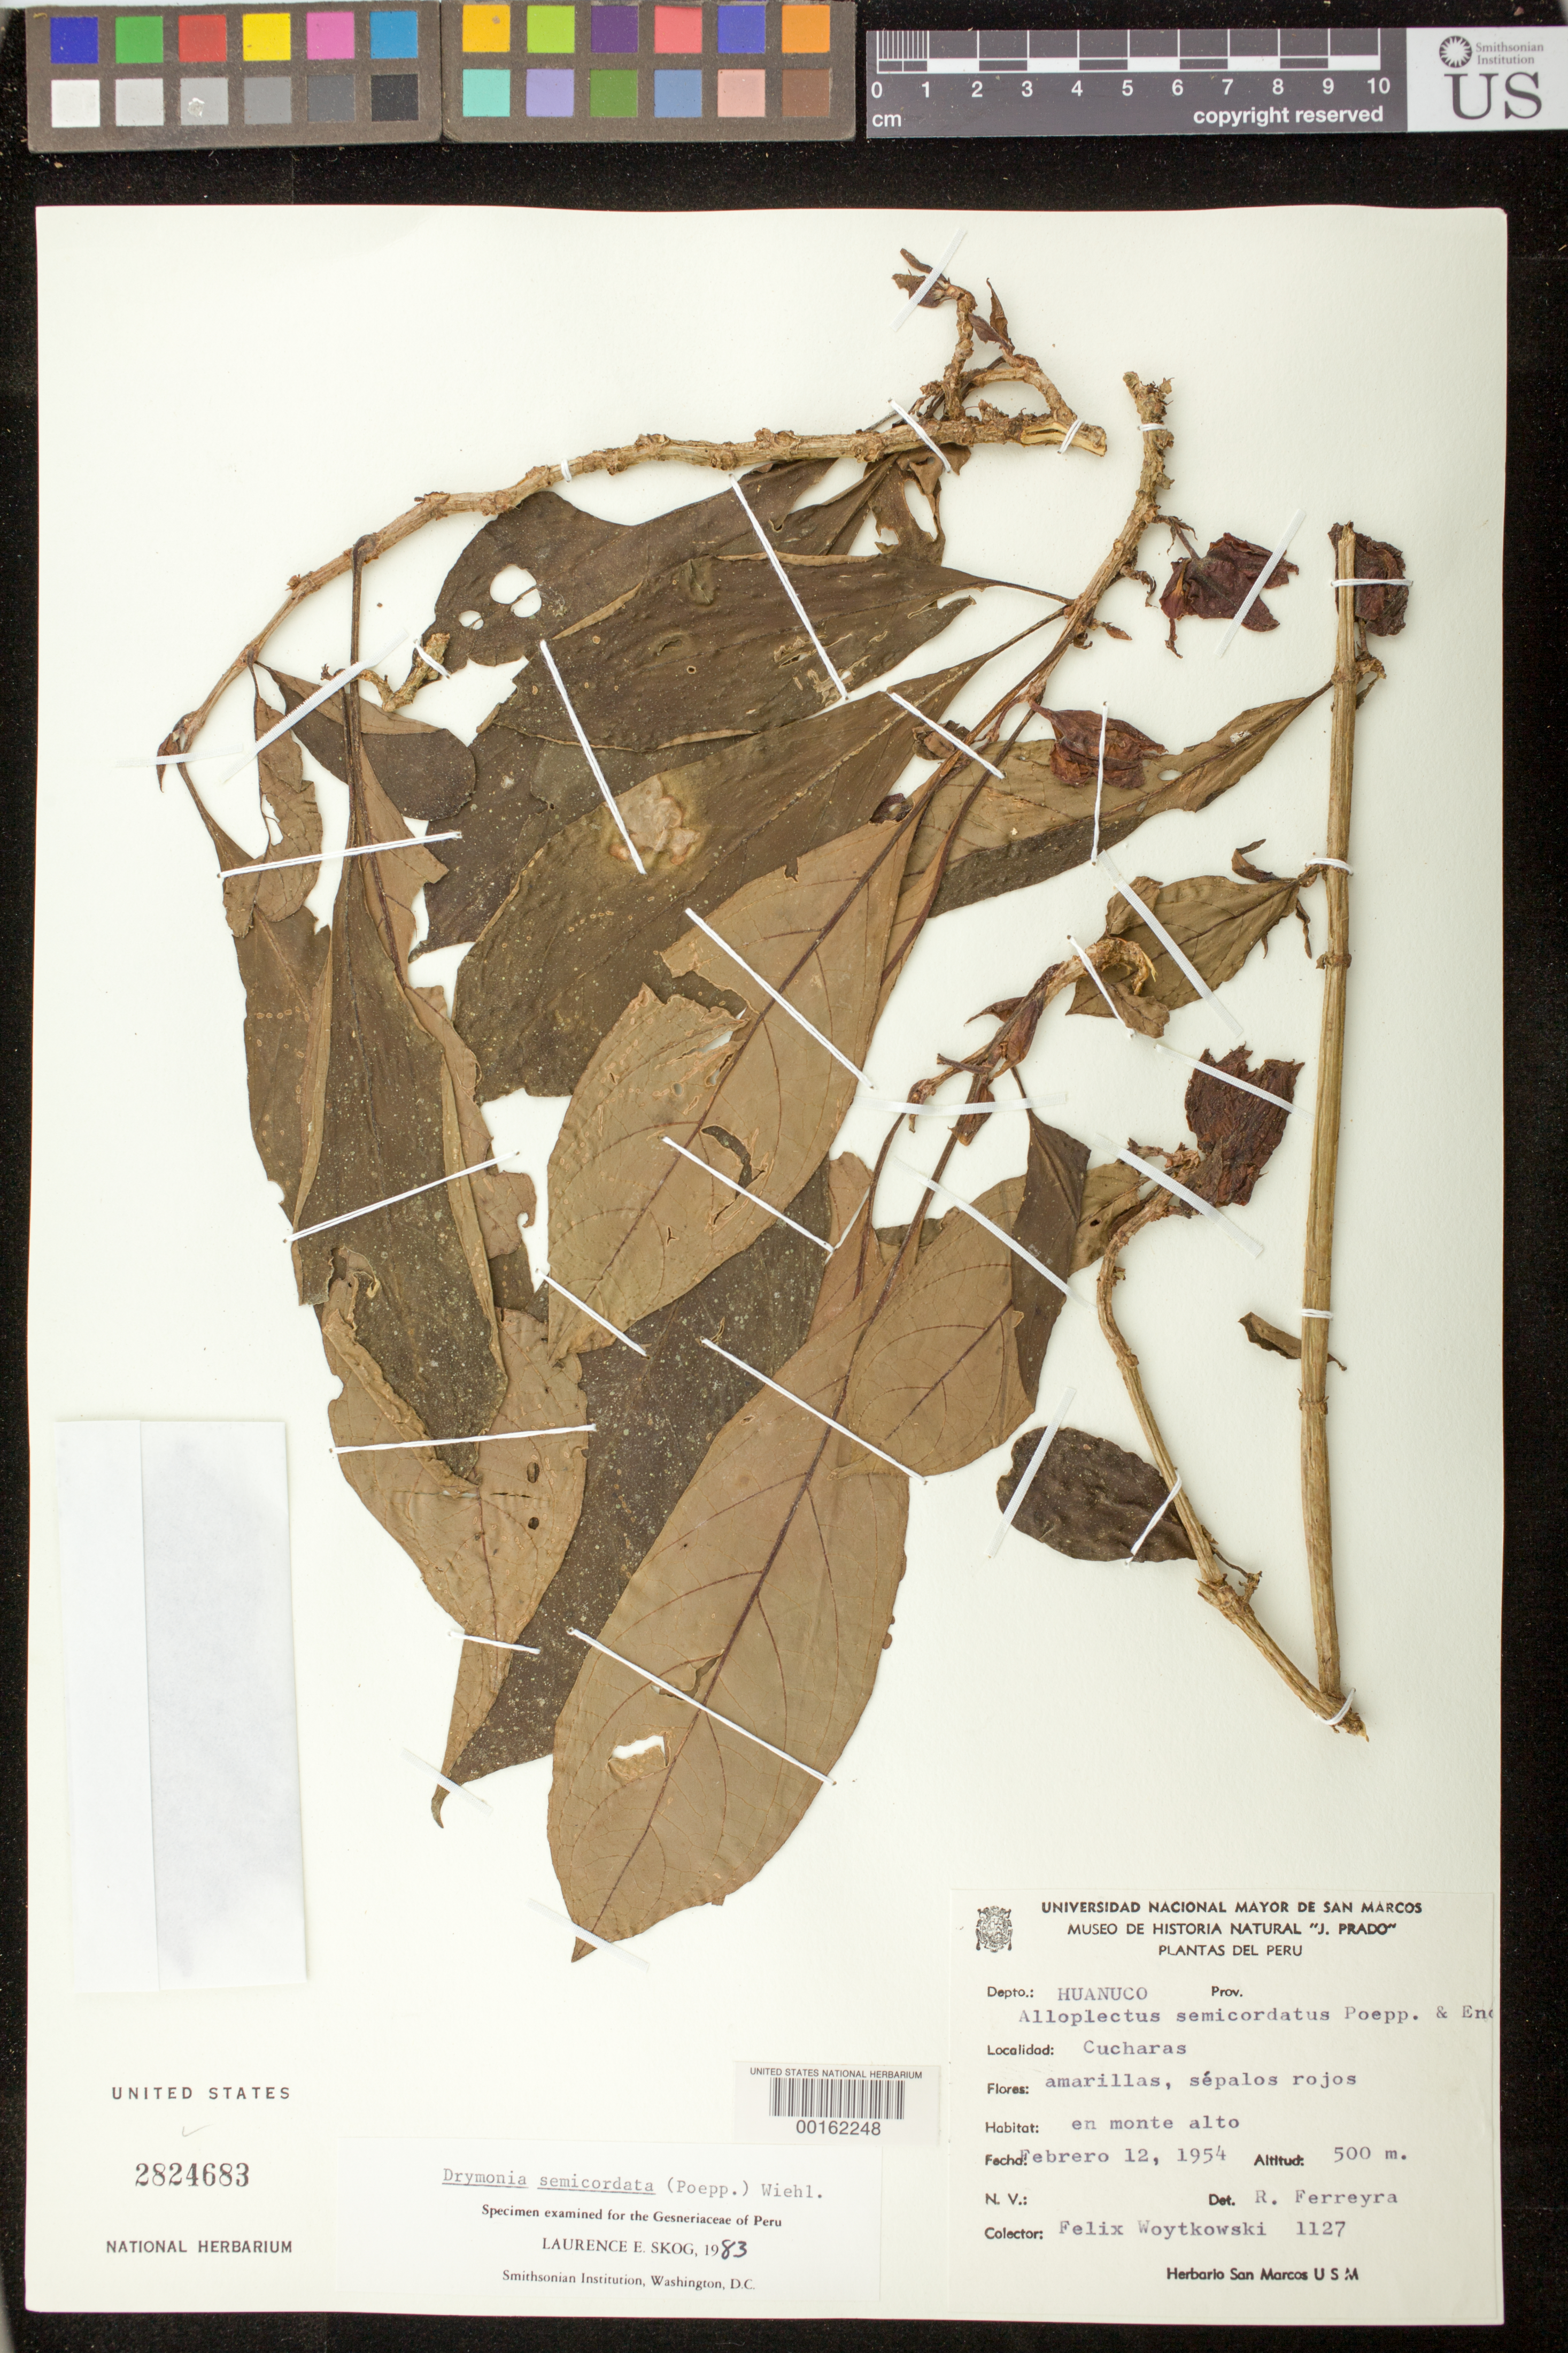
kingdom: Plantae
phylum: Tracheophyta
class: Magnoliopsida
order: Lamiales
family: Gesneriaceae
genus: Drymonia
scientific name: Drymonia semicordata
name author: (Poepp.) Wiehler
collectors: F. Woytkowski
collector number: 1127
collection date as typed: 12 Feb 1954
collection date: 1954-02-12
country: Peru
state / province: Huánuco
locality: Cucharas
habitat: In tall forest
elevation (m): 500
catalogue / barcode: US 2824683